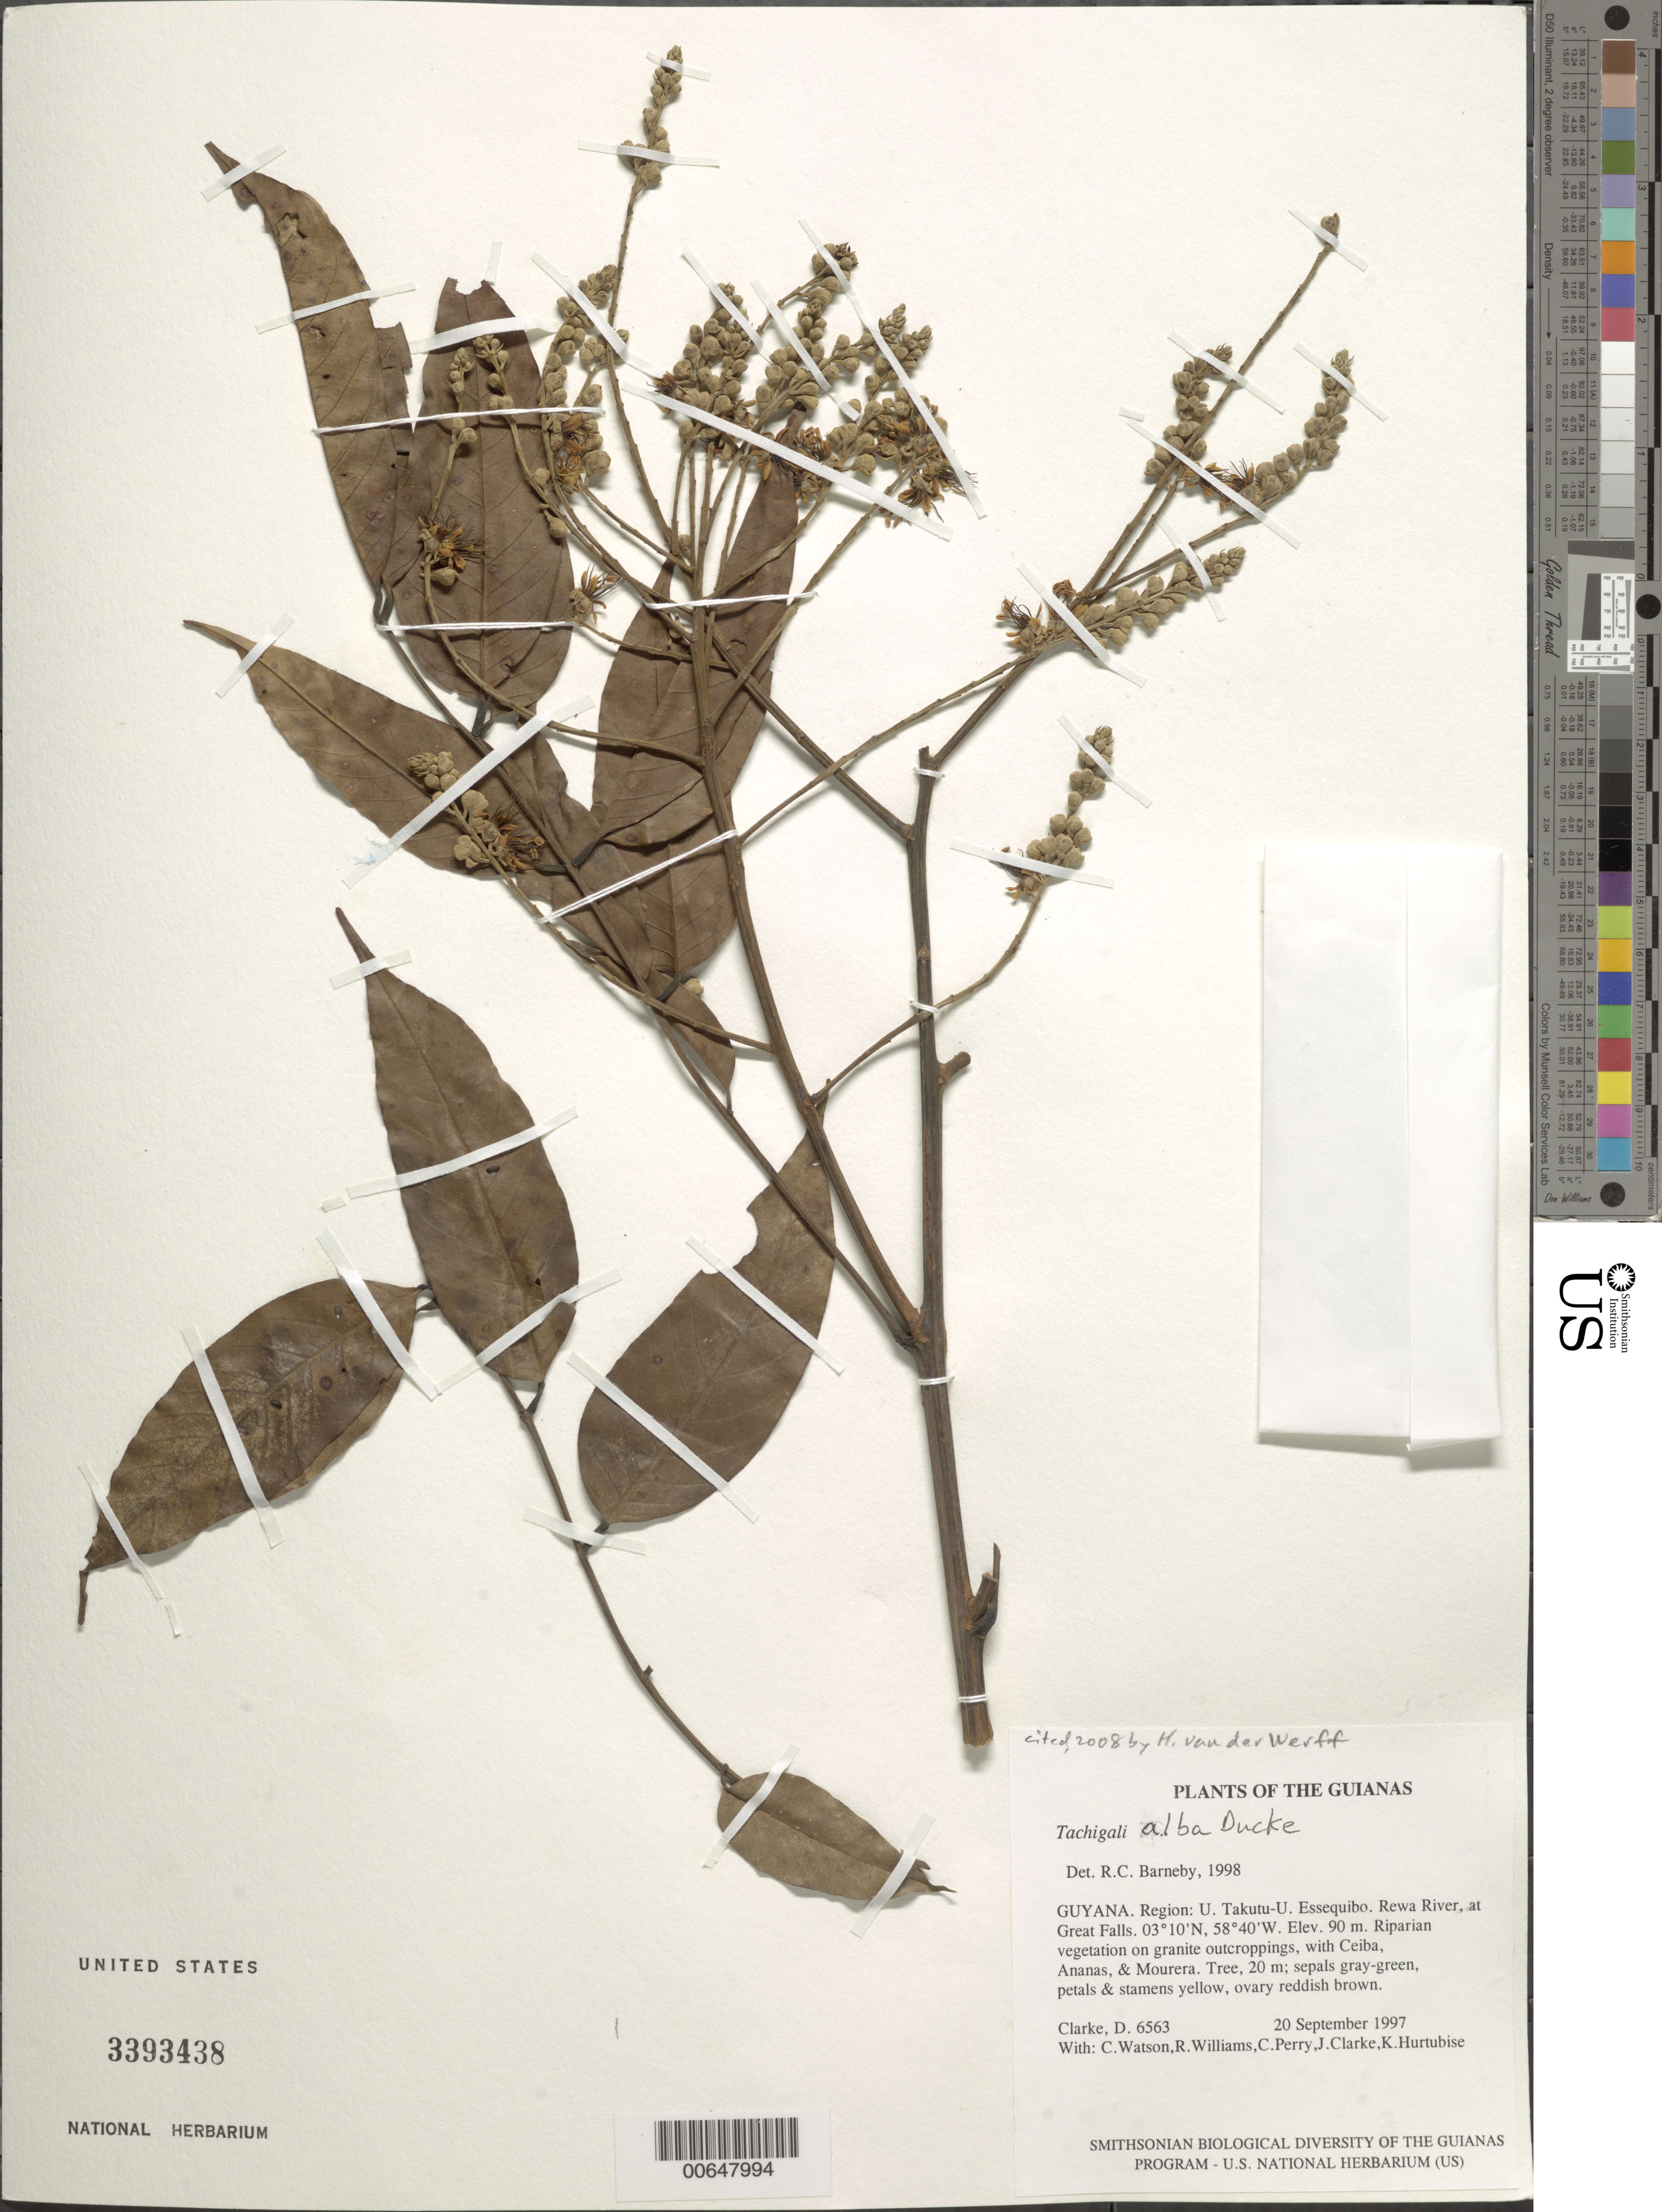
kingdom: Plantae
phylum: Tracheophyta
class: Magnoliopsida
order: Fabales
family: Fabaceae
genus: Tachigali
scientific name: Tachigali alba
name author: Ducke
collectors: H. D. Clarke, C. Watson, R. Williams, C. Perry, J. Clarke & K. Hurtubise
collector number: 6563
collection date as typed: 20 September 1997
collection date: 1997-09-20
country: Guyana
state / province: U. Takutu-U. Essequibo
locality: Rewa River, at Great Falls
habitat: Riparian vegetation on granite outcroppings, with Ceiba, Ananas, & Mourera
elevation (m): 90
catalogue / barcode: US 3393438